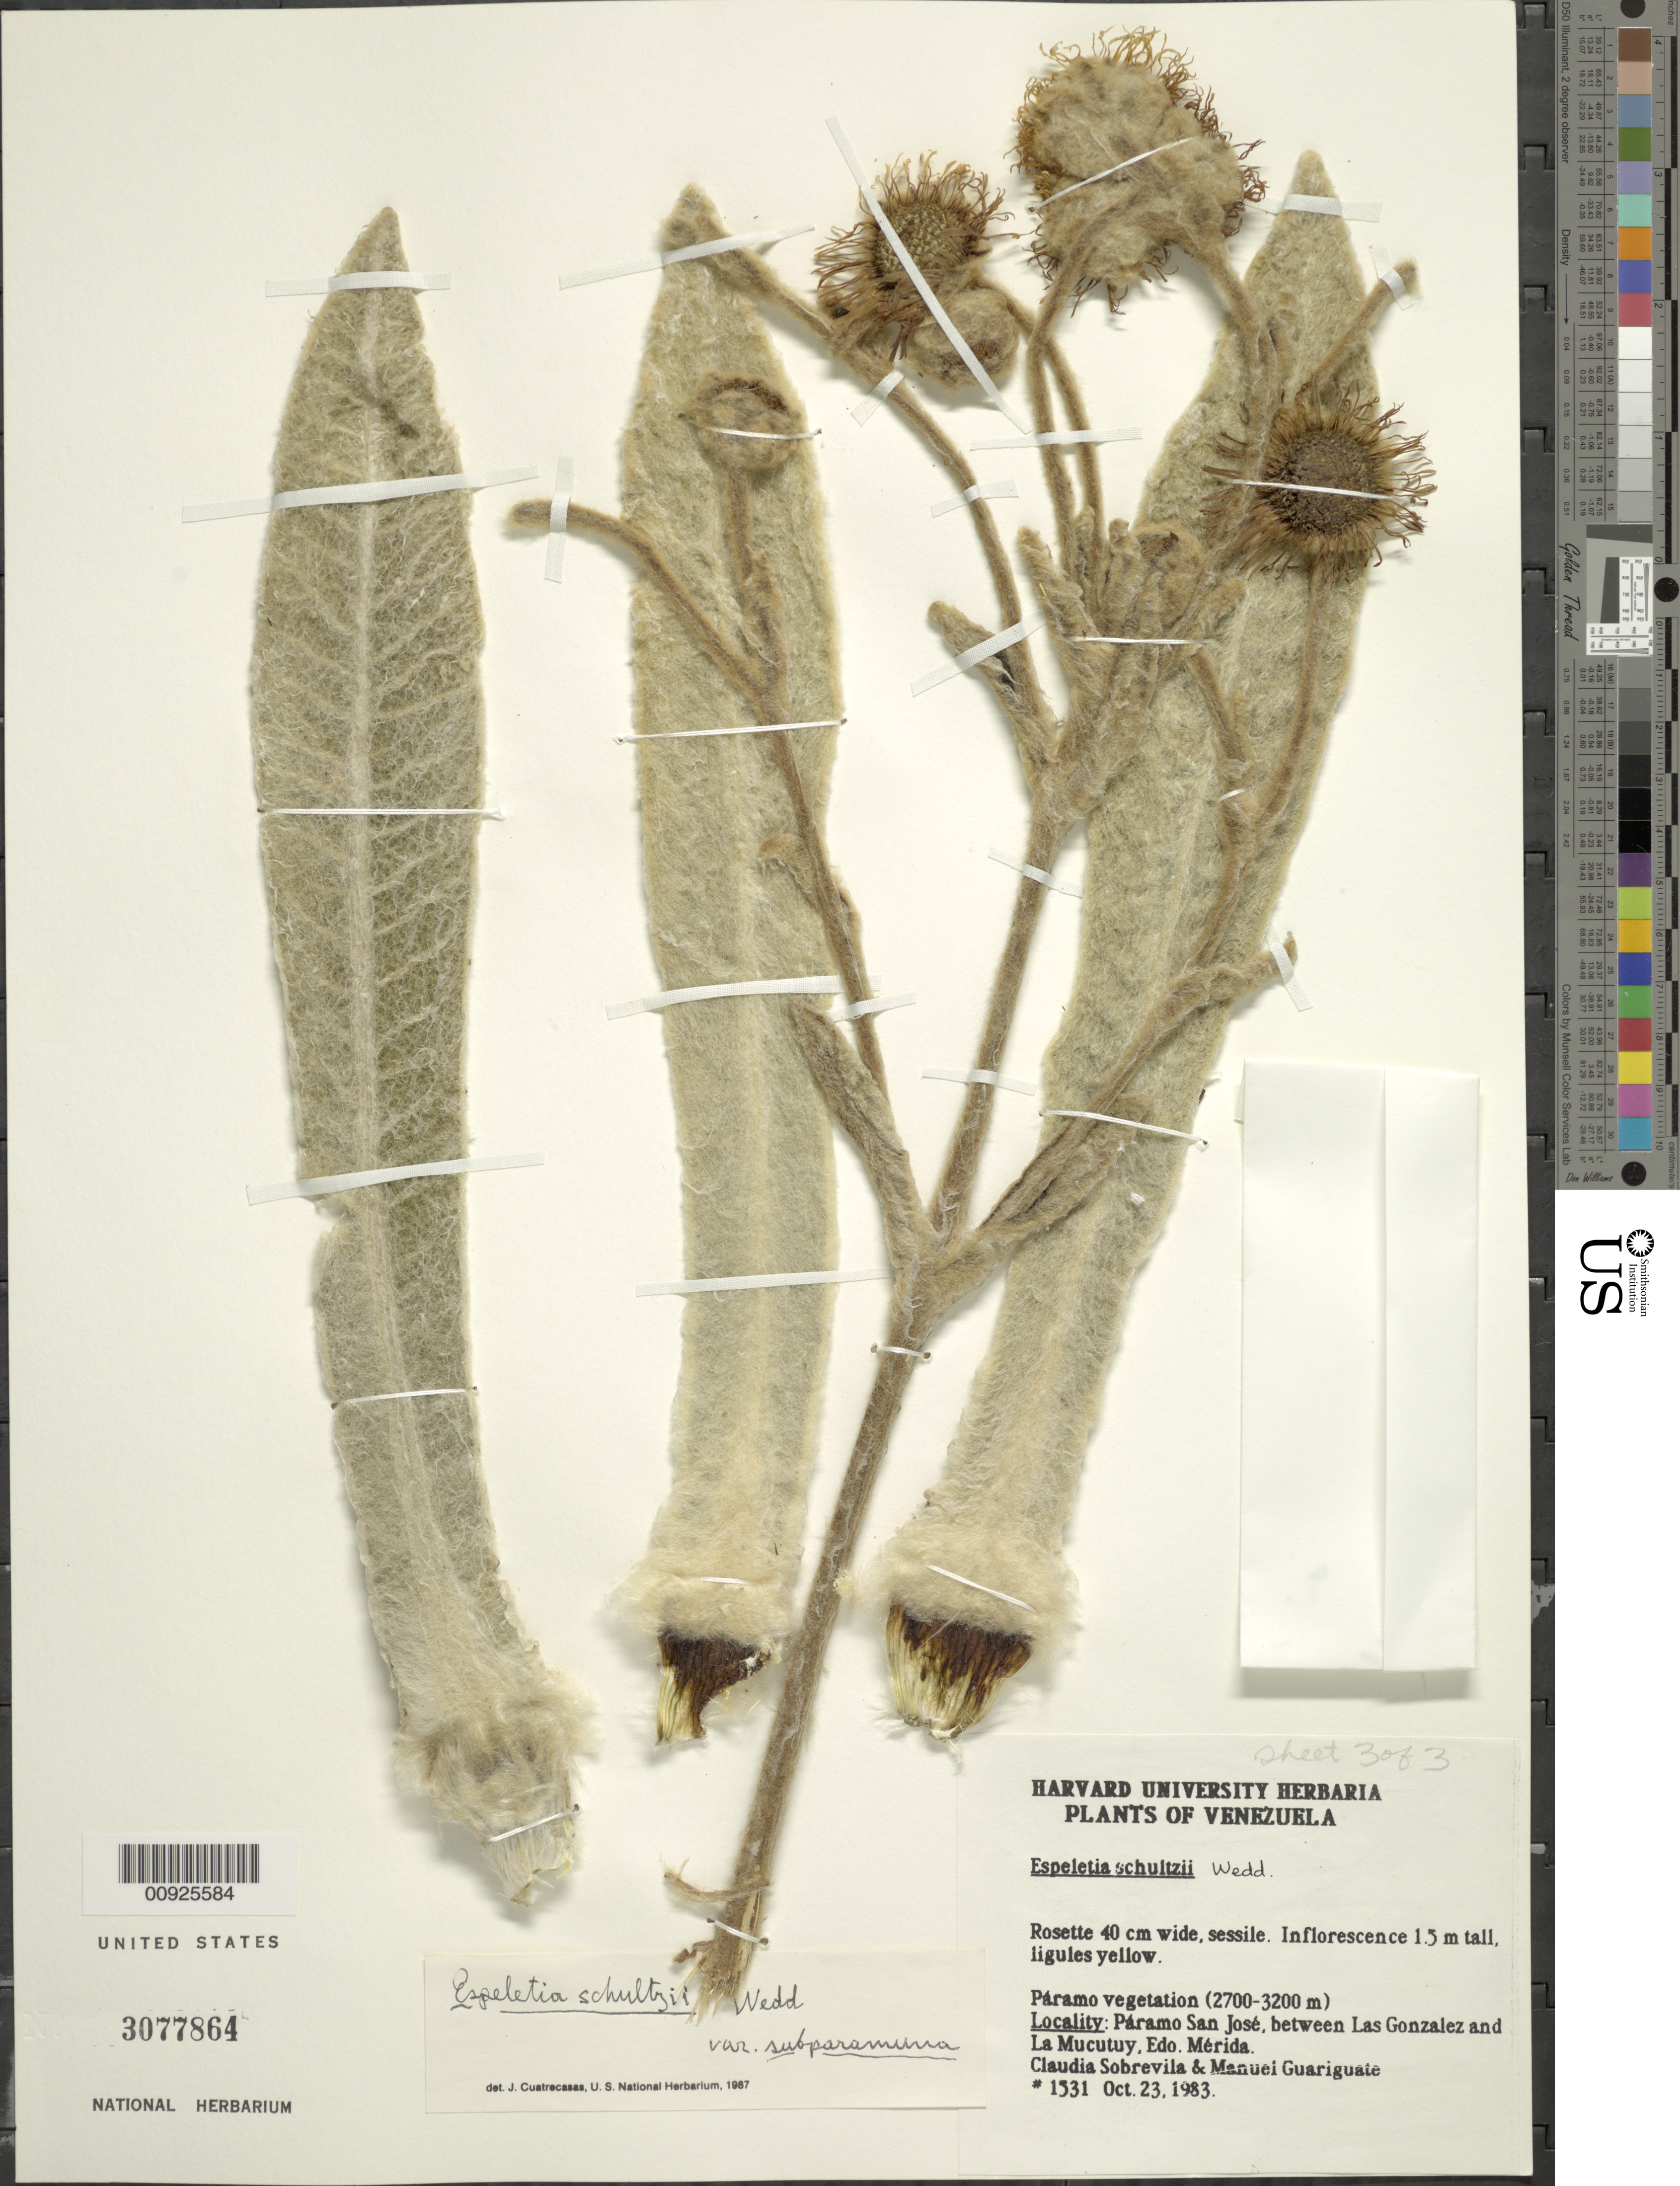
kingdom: Plantae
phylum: Tracheophyta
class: Magnoliopsida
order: Asterales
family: Asteraceae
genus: Espeletia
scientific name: Espeletia schultzii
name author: Wedd.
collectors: C. Sobrevila & M. Guariguata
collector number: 1531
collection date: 1983-10-23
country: Venezuela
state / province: Mérida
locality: P. de San José. Páramo de San José, between Las Gonzáles and La Mucutuy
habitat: Páramo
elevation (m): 2700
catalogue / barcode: US 3077864